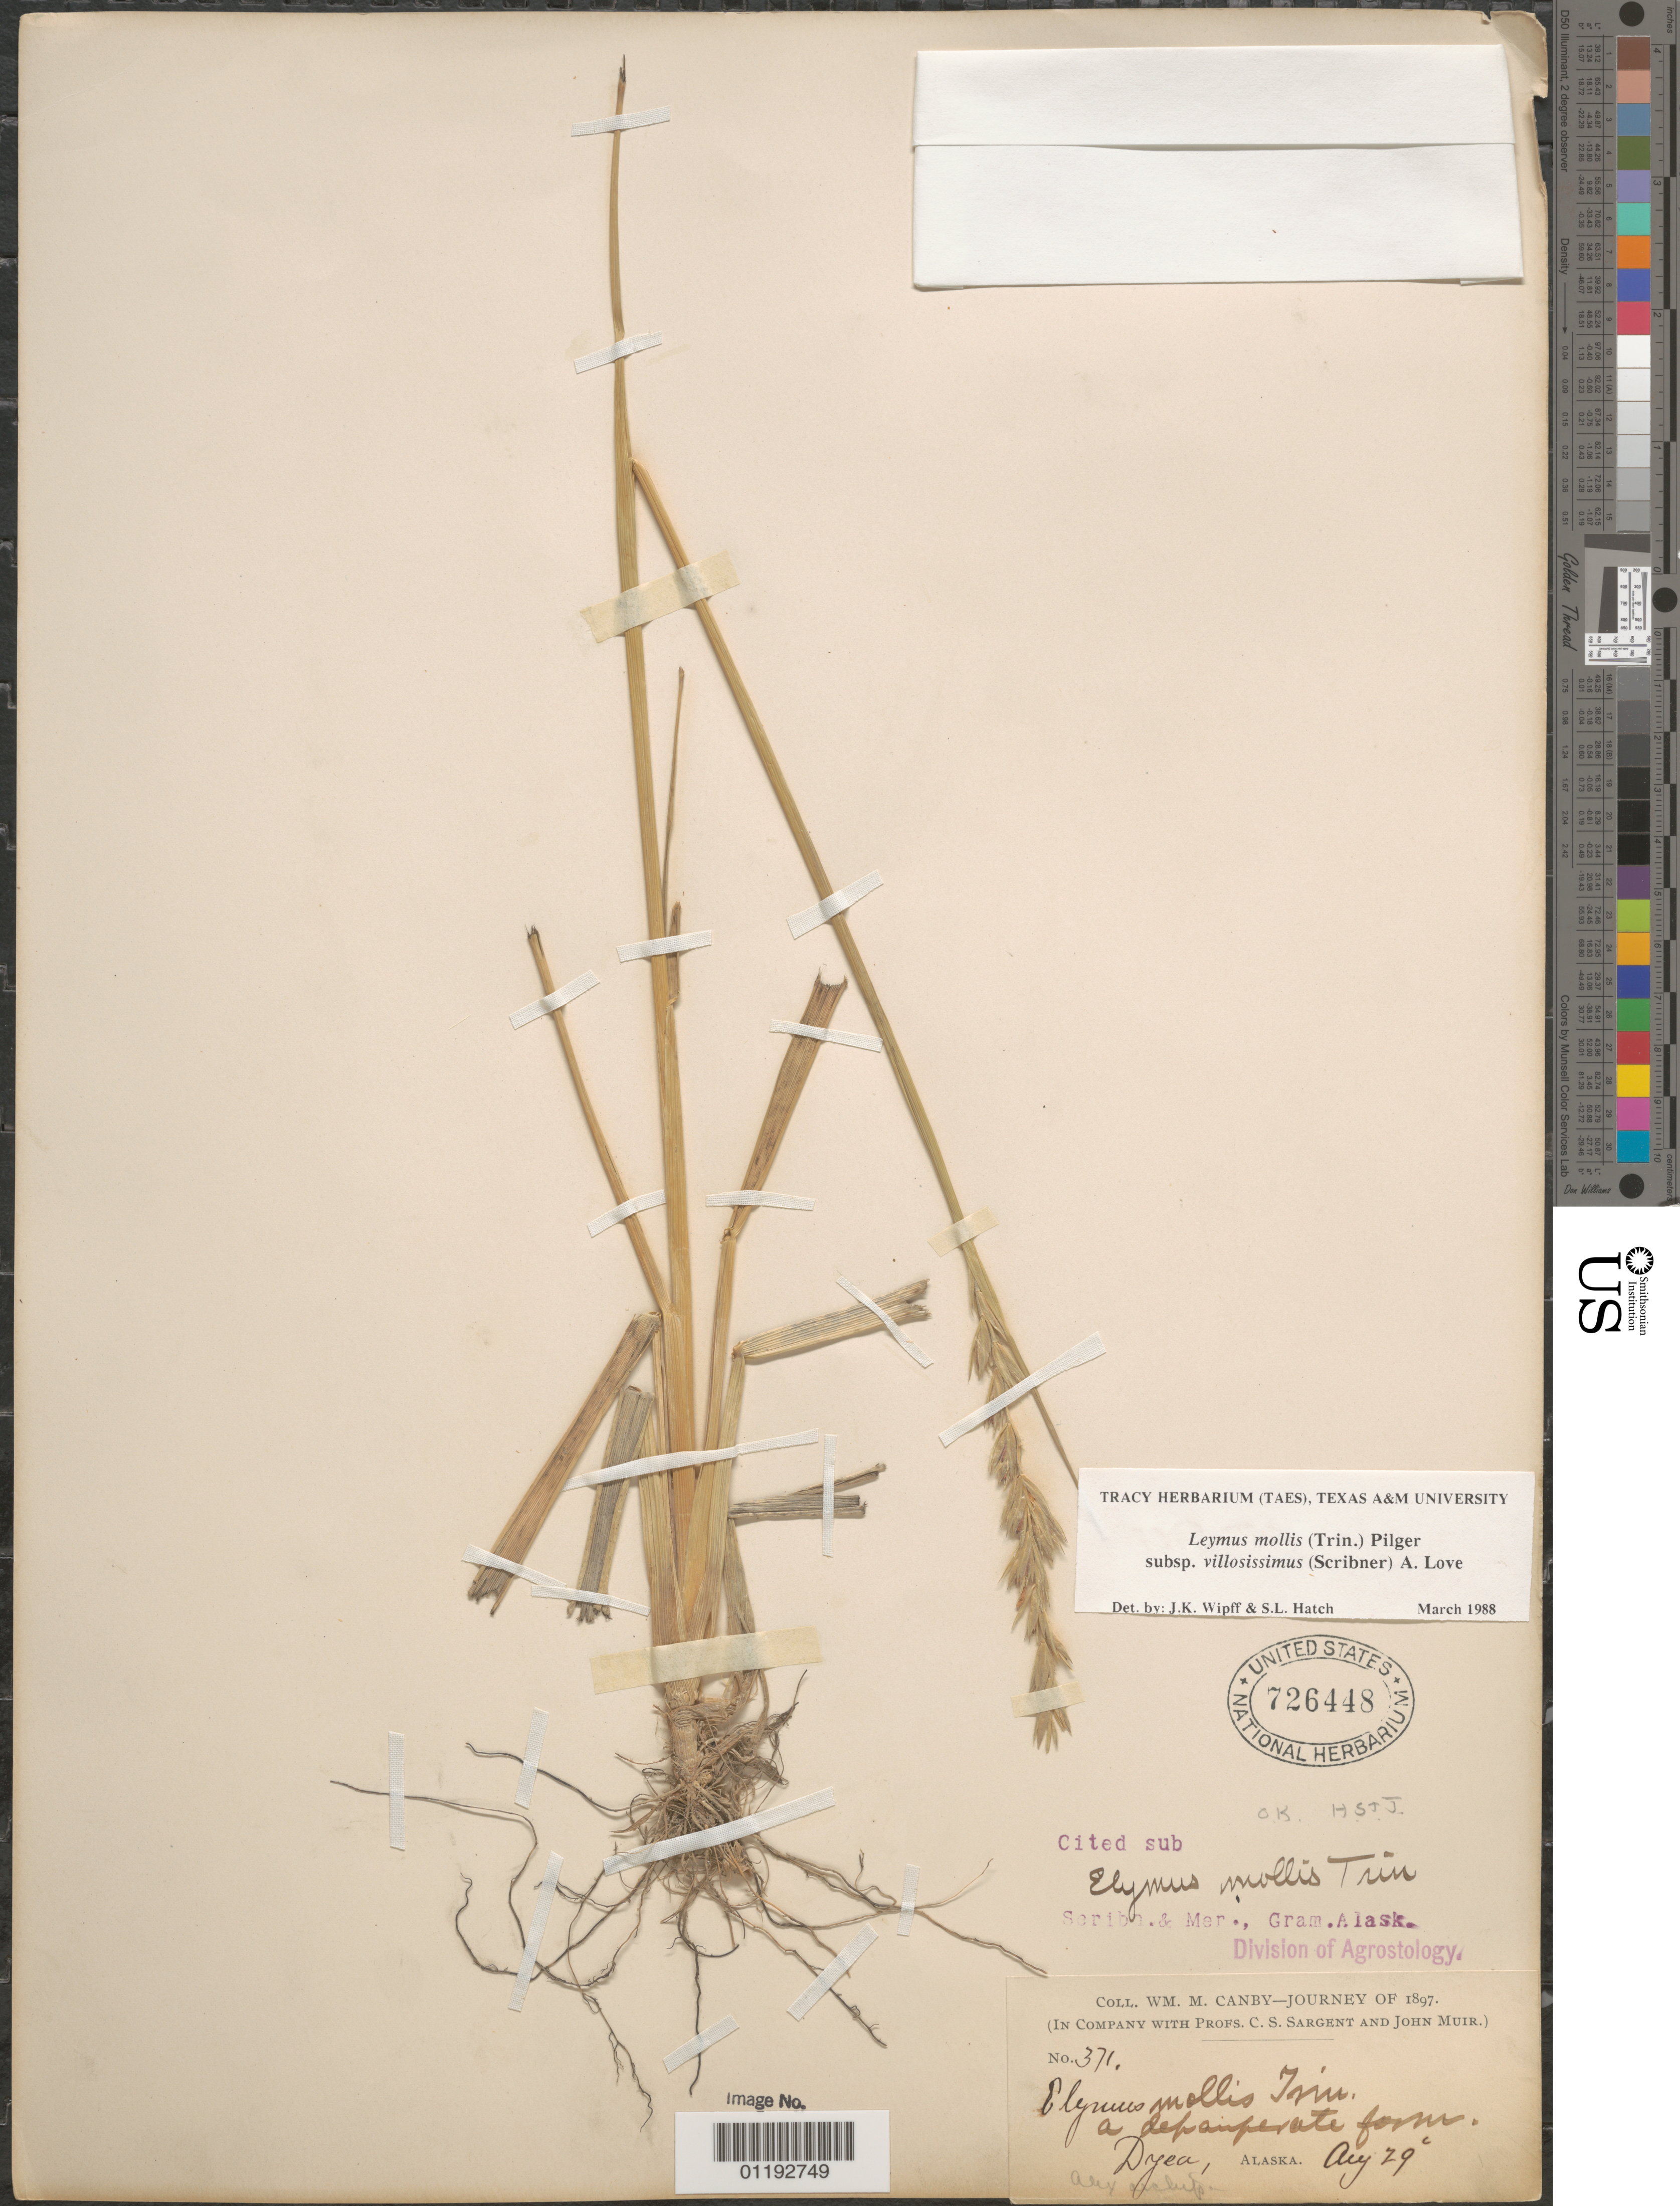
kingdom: Plantae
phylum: Tracheophyta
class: Liliopsida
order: Poales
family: Poaceae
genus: Leymus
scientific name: Leymus mollis subsp. villosissimus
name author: (Scribn.) Á. Löve & D. Löve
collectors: C. S. Sargent & J. Muir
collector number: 371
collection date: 1897-08-29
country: United States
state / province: Alaska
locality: Dyea.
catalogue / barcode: US 726448